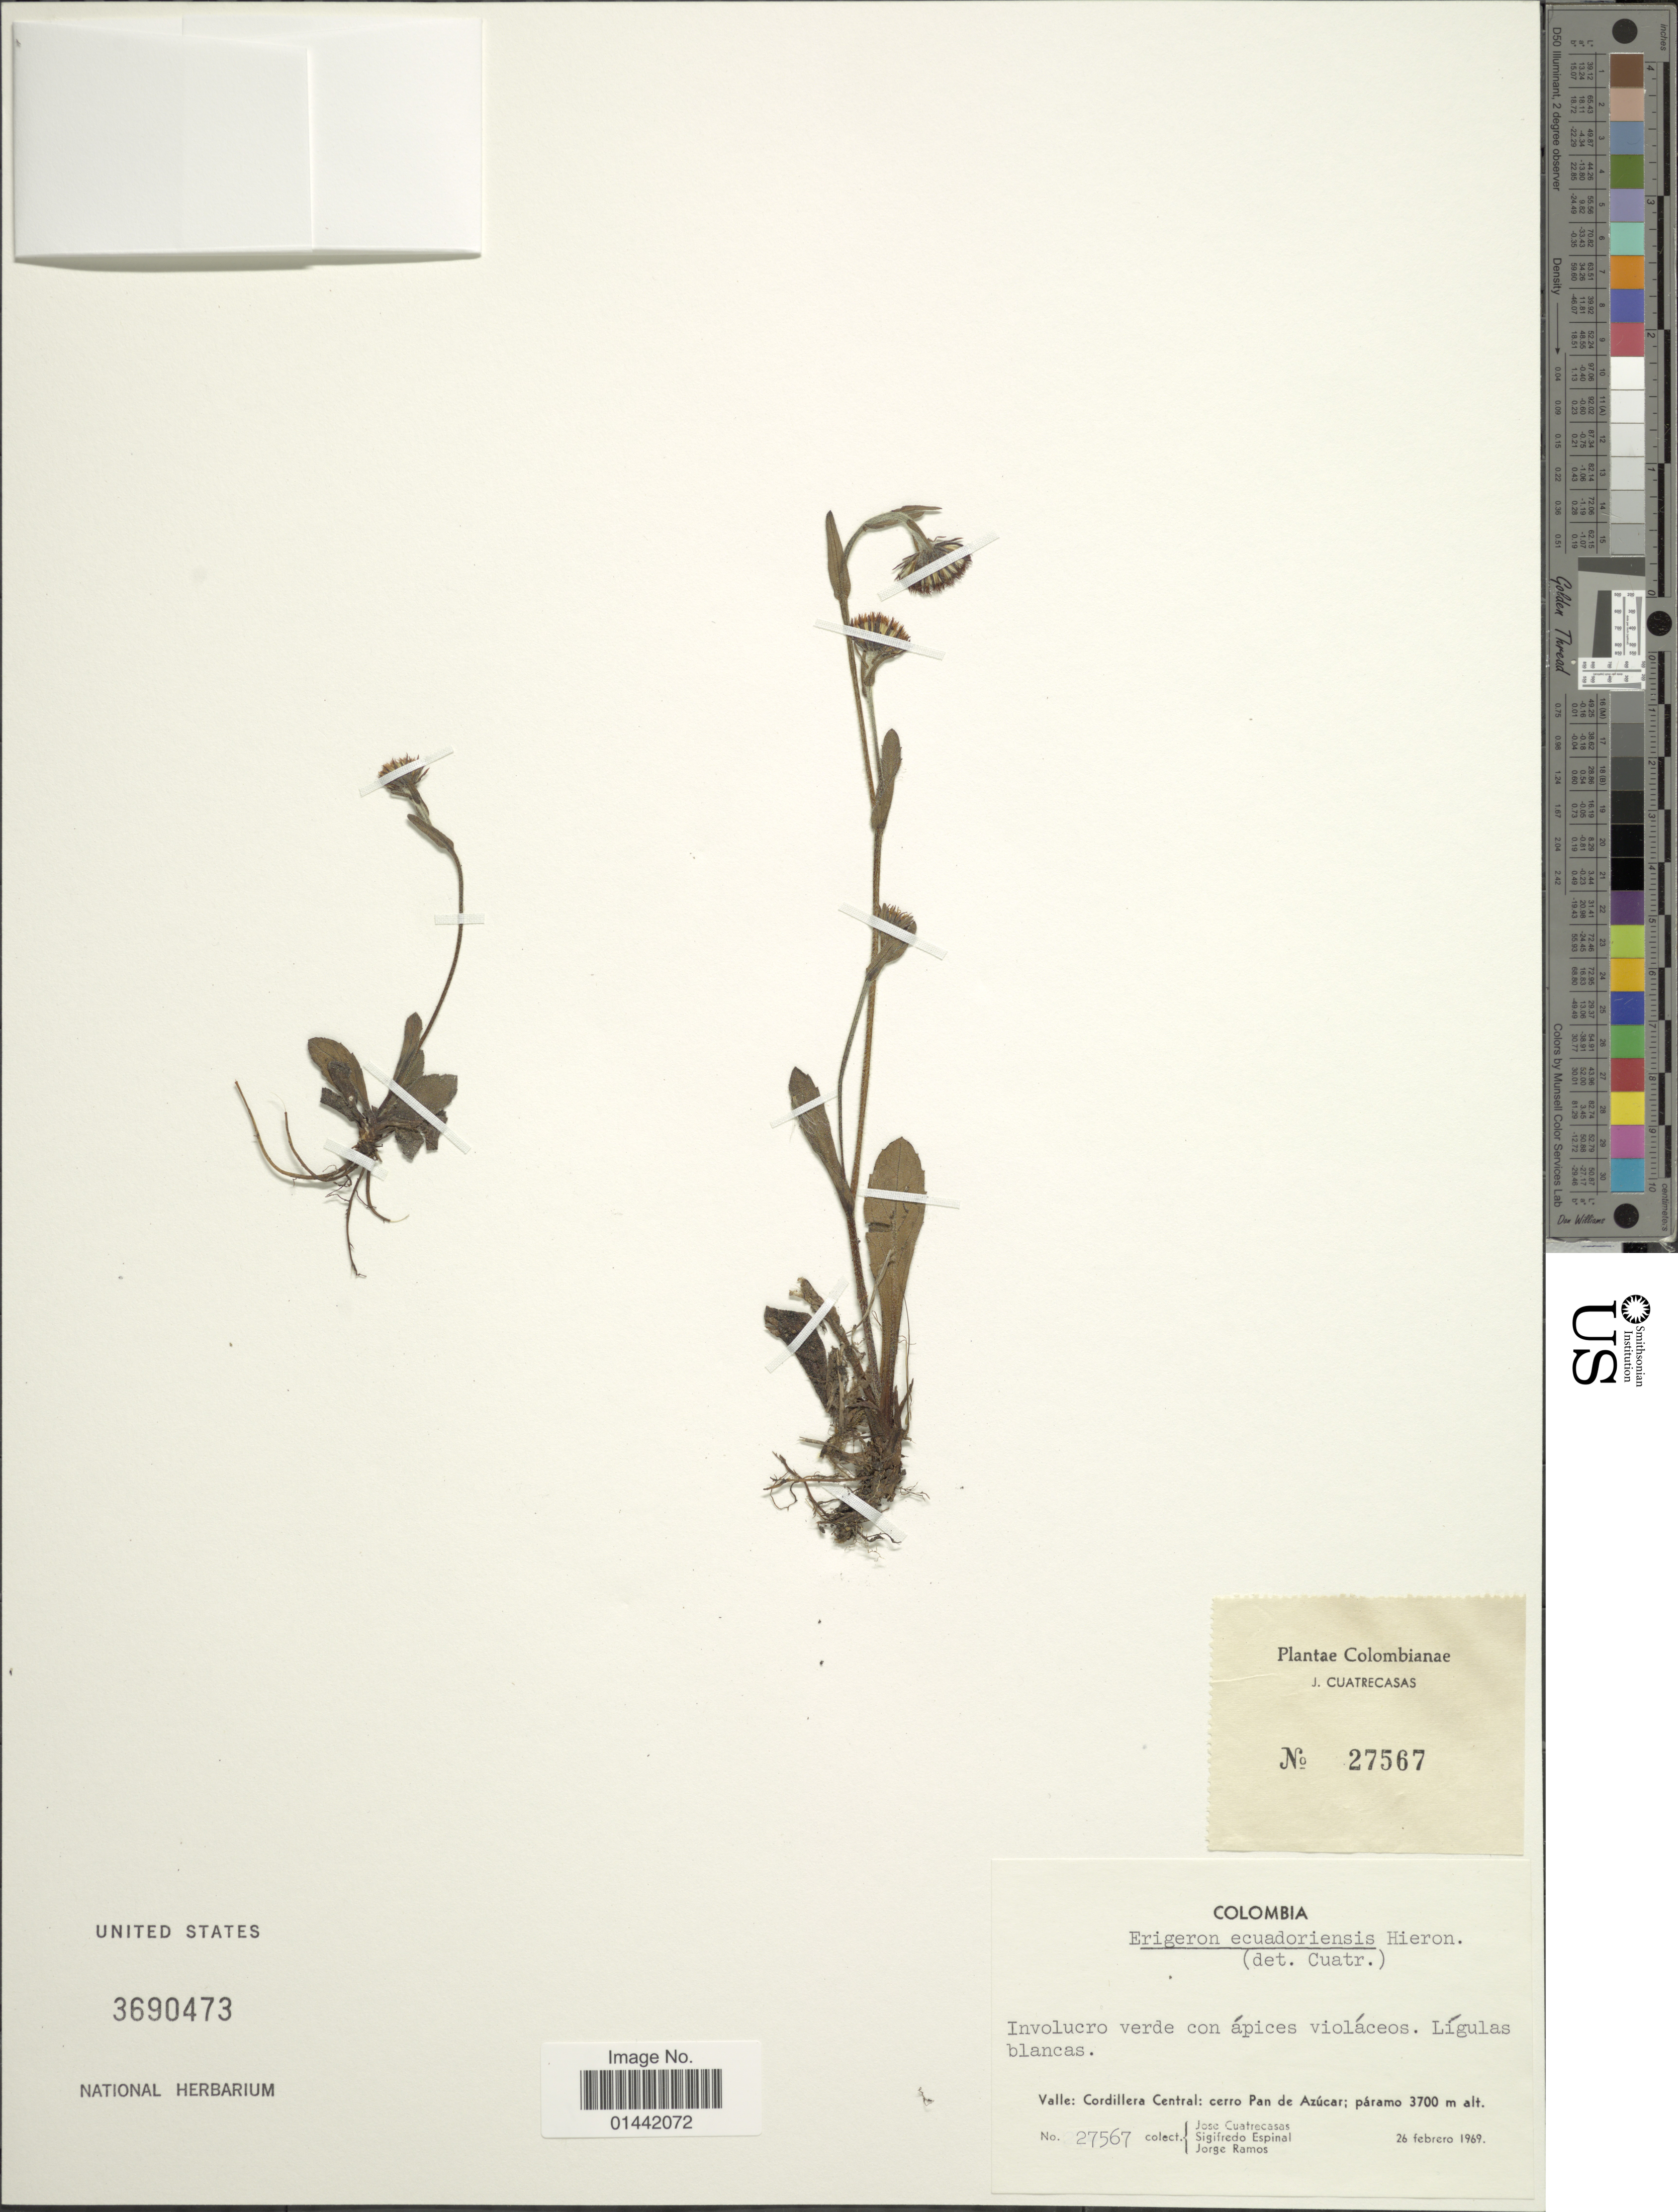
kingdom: Plantae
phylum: Tracheophyta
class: Magnoliopsida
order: Asterales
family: Asteraceae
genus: Erigeron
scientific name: Erigeron ecuadoriensis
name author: Hieron.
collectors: J. Cuatrecasas, S. T. Espinal & J. Ramos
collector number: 27567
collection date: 1969-02-26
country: Colombia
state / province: Valle del Cauca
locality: Cordillera Central: cerro Pan de Azúcar: páramo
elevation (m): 3700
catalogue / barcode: US 3690473